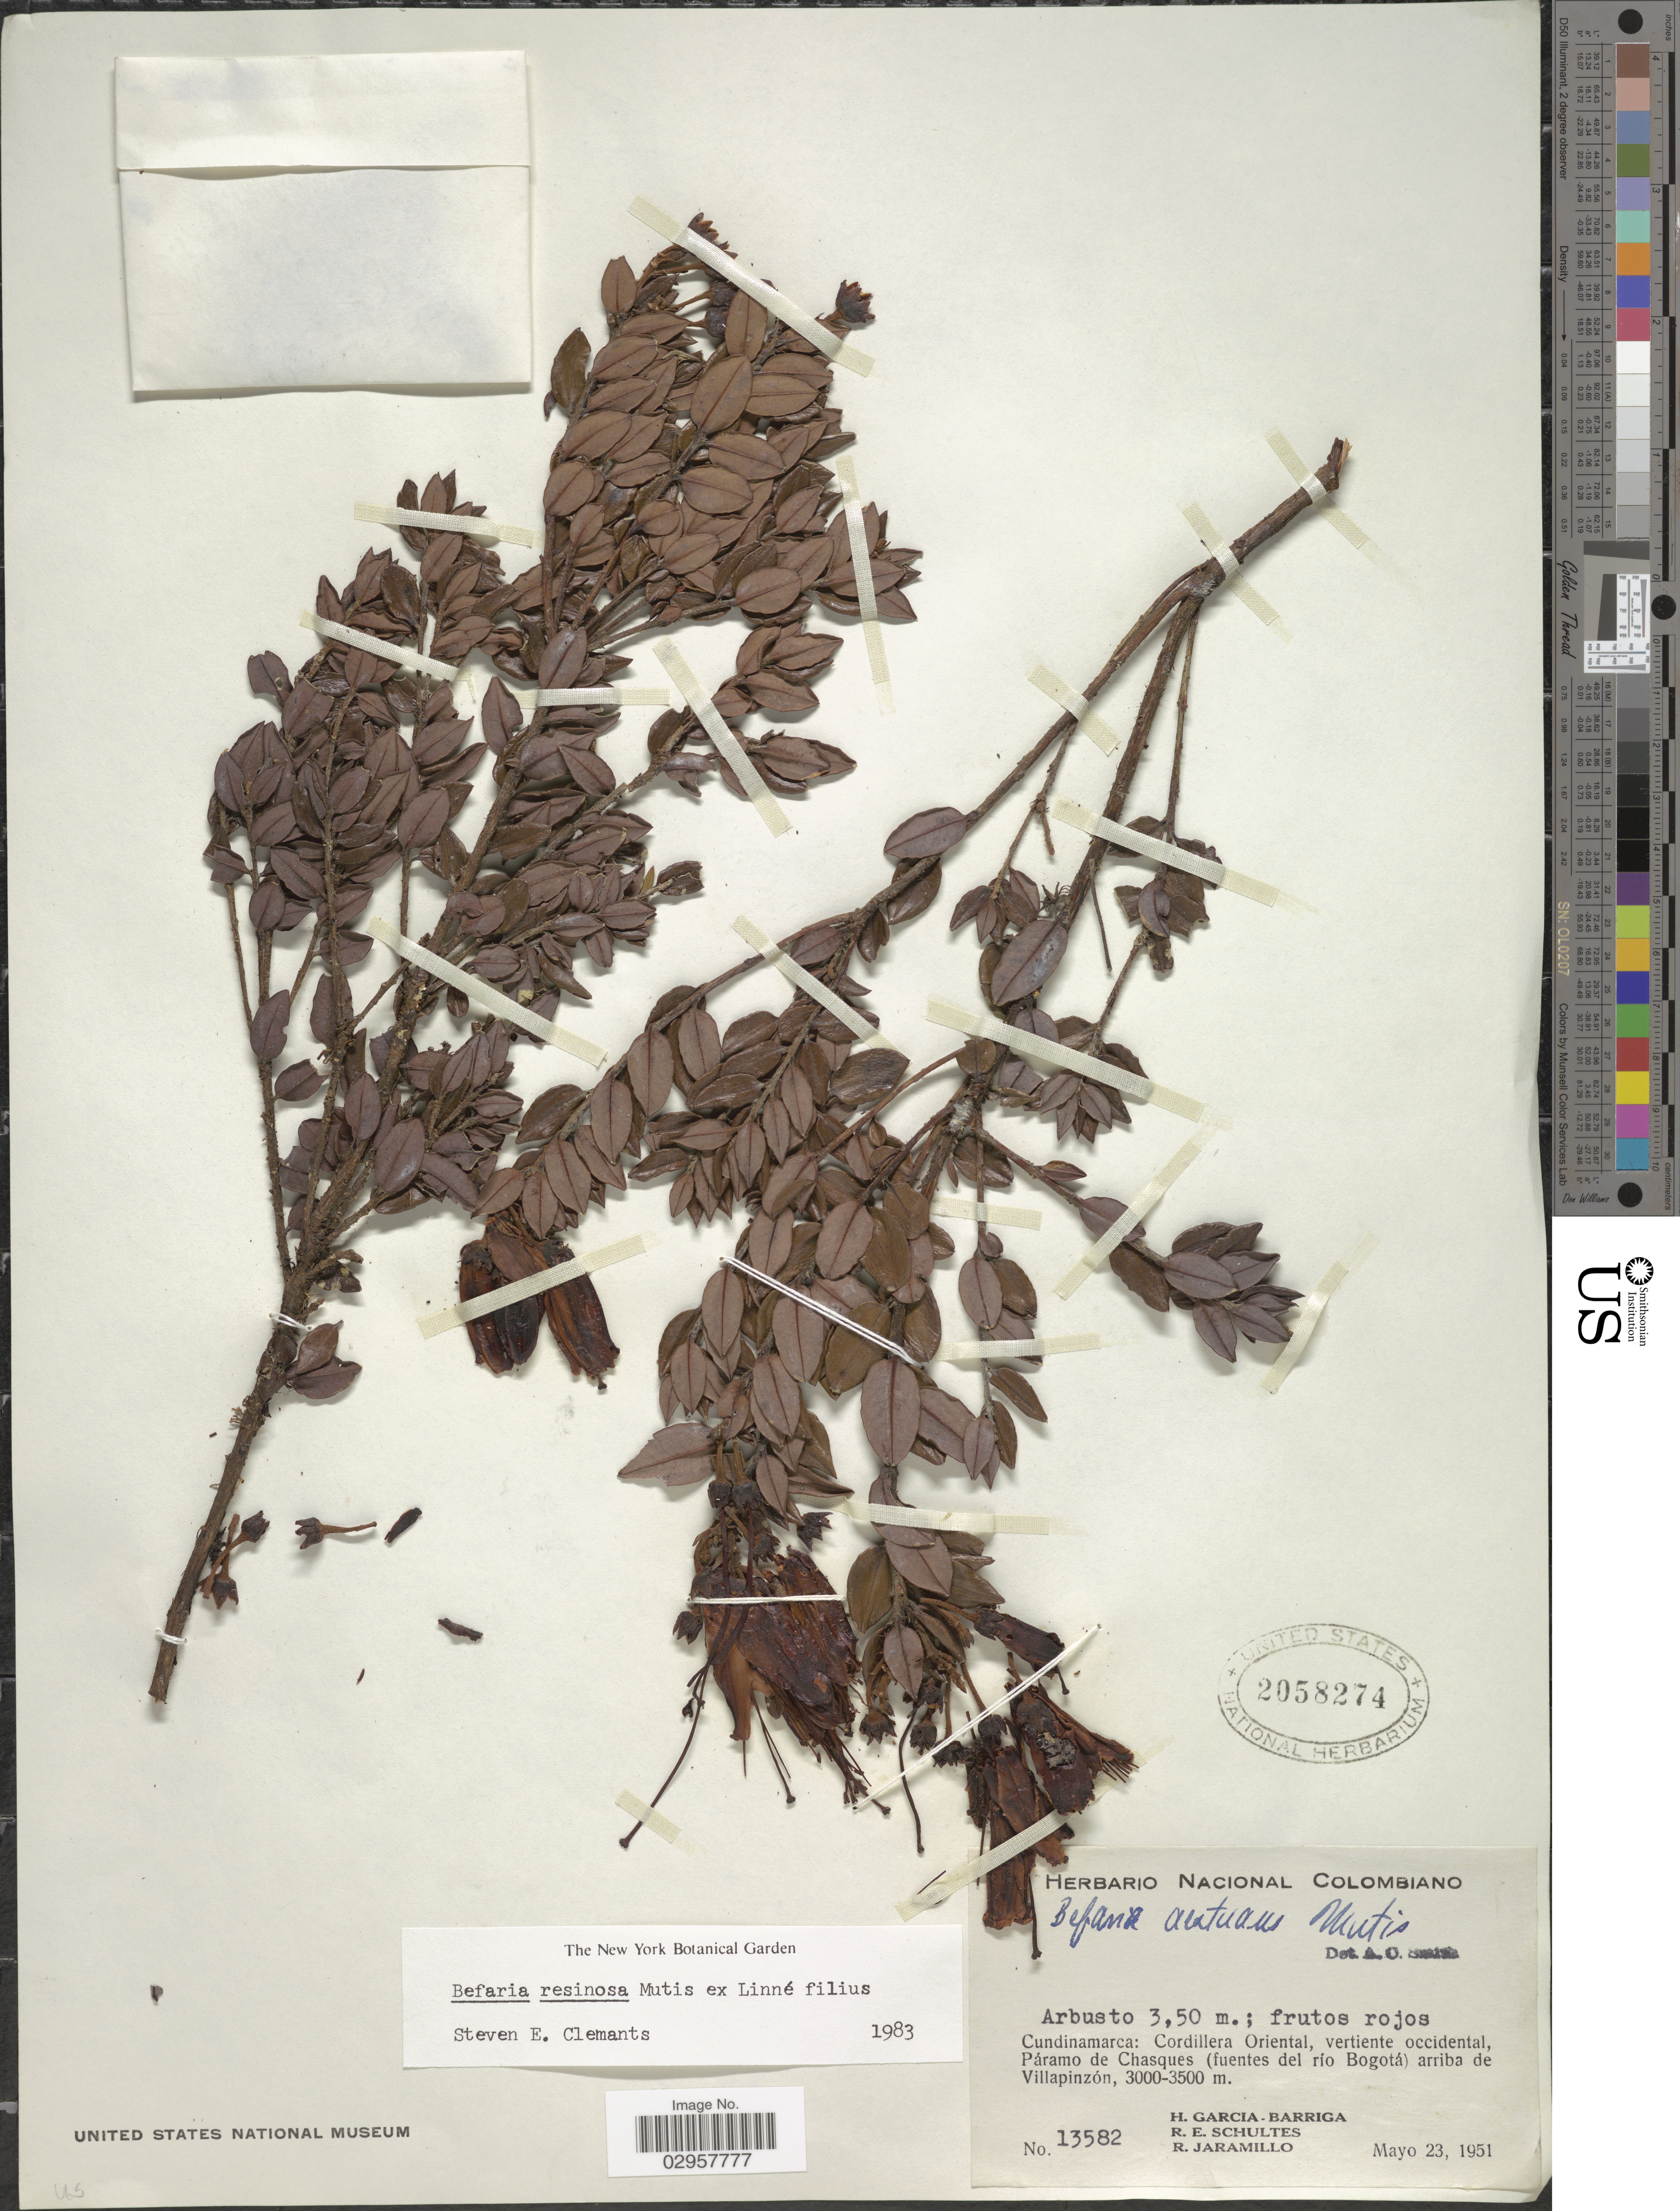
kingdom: Plantae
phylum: Tracheophyta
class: Magnoliopsida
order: Ericales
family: Ericaceae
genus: Befaria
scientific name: Befaria resinosa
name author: Mutis ex L. f.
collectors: H. García Barriga, R. E. Schultes & R. Jaramillo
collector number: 13582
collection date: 1951-05-23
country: Colombia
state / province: Cundinamarca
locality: Cordillera Oriental, vertiente occidental, Páramo de Chasques (fuentes del río Bogotá) arriba de Villapinzón.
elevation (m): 3000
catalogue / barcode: US 2058274